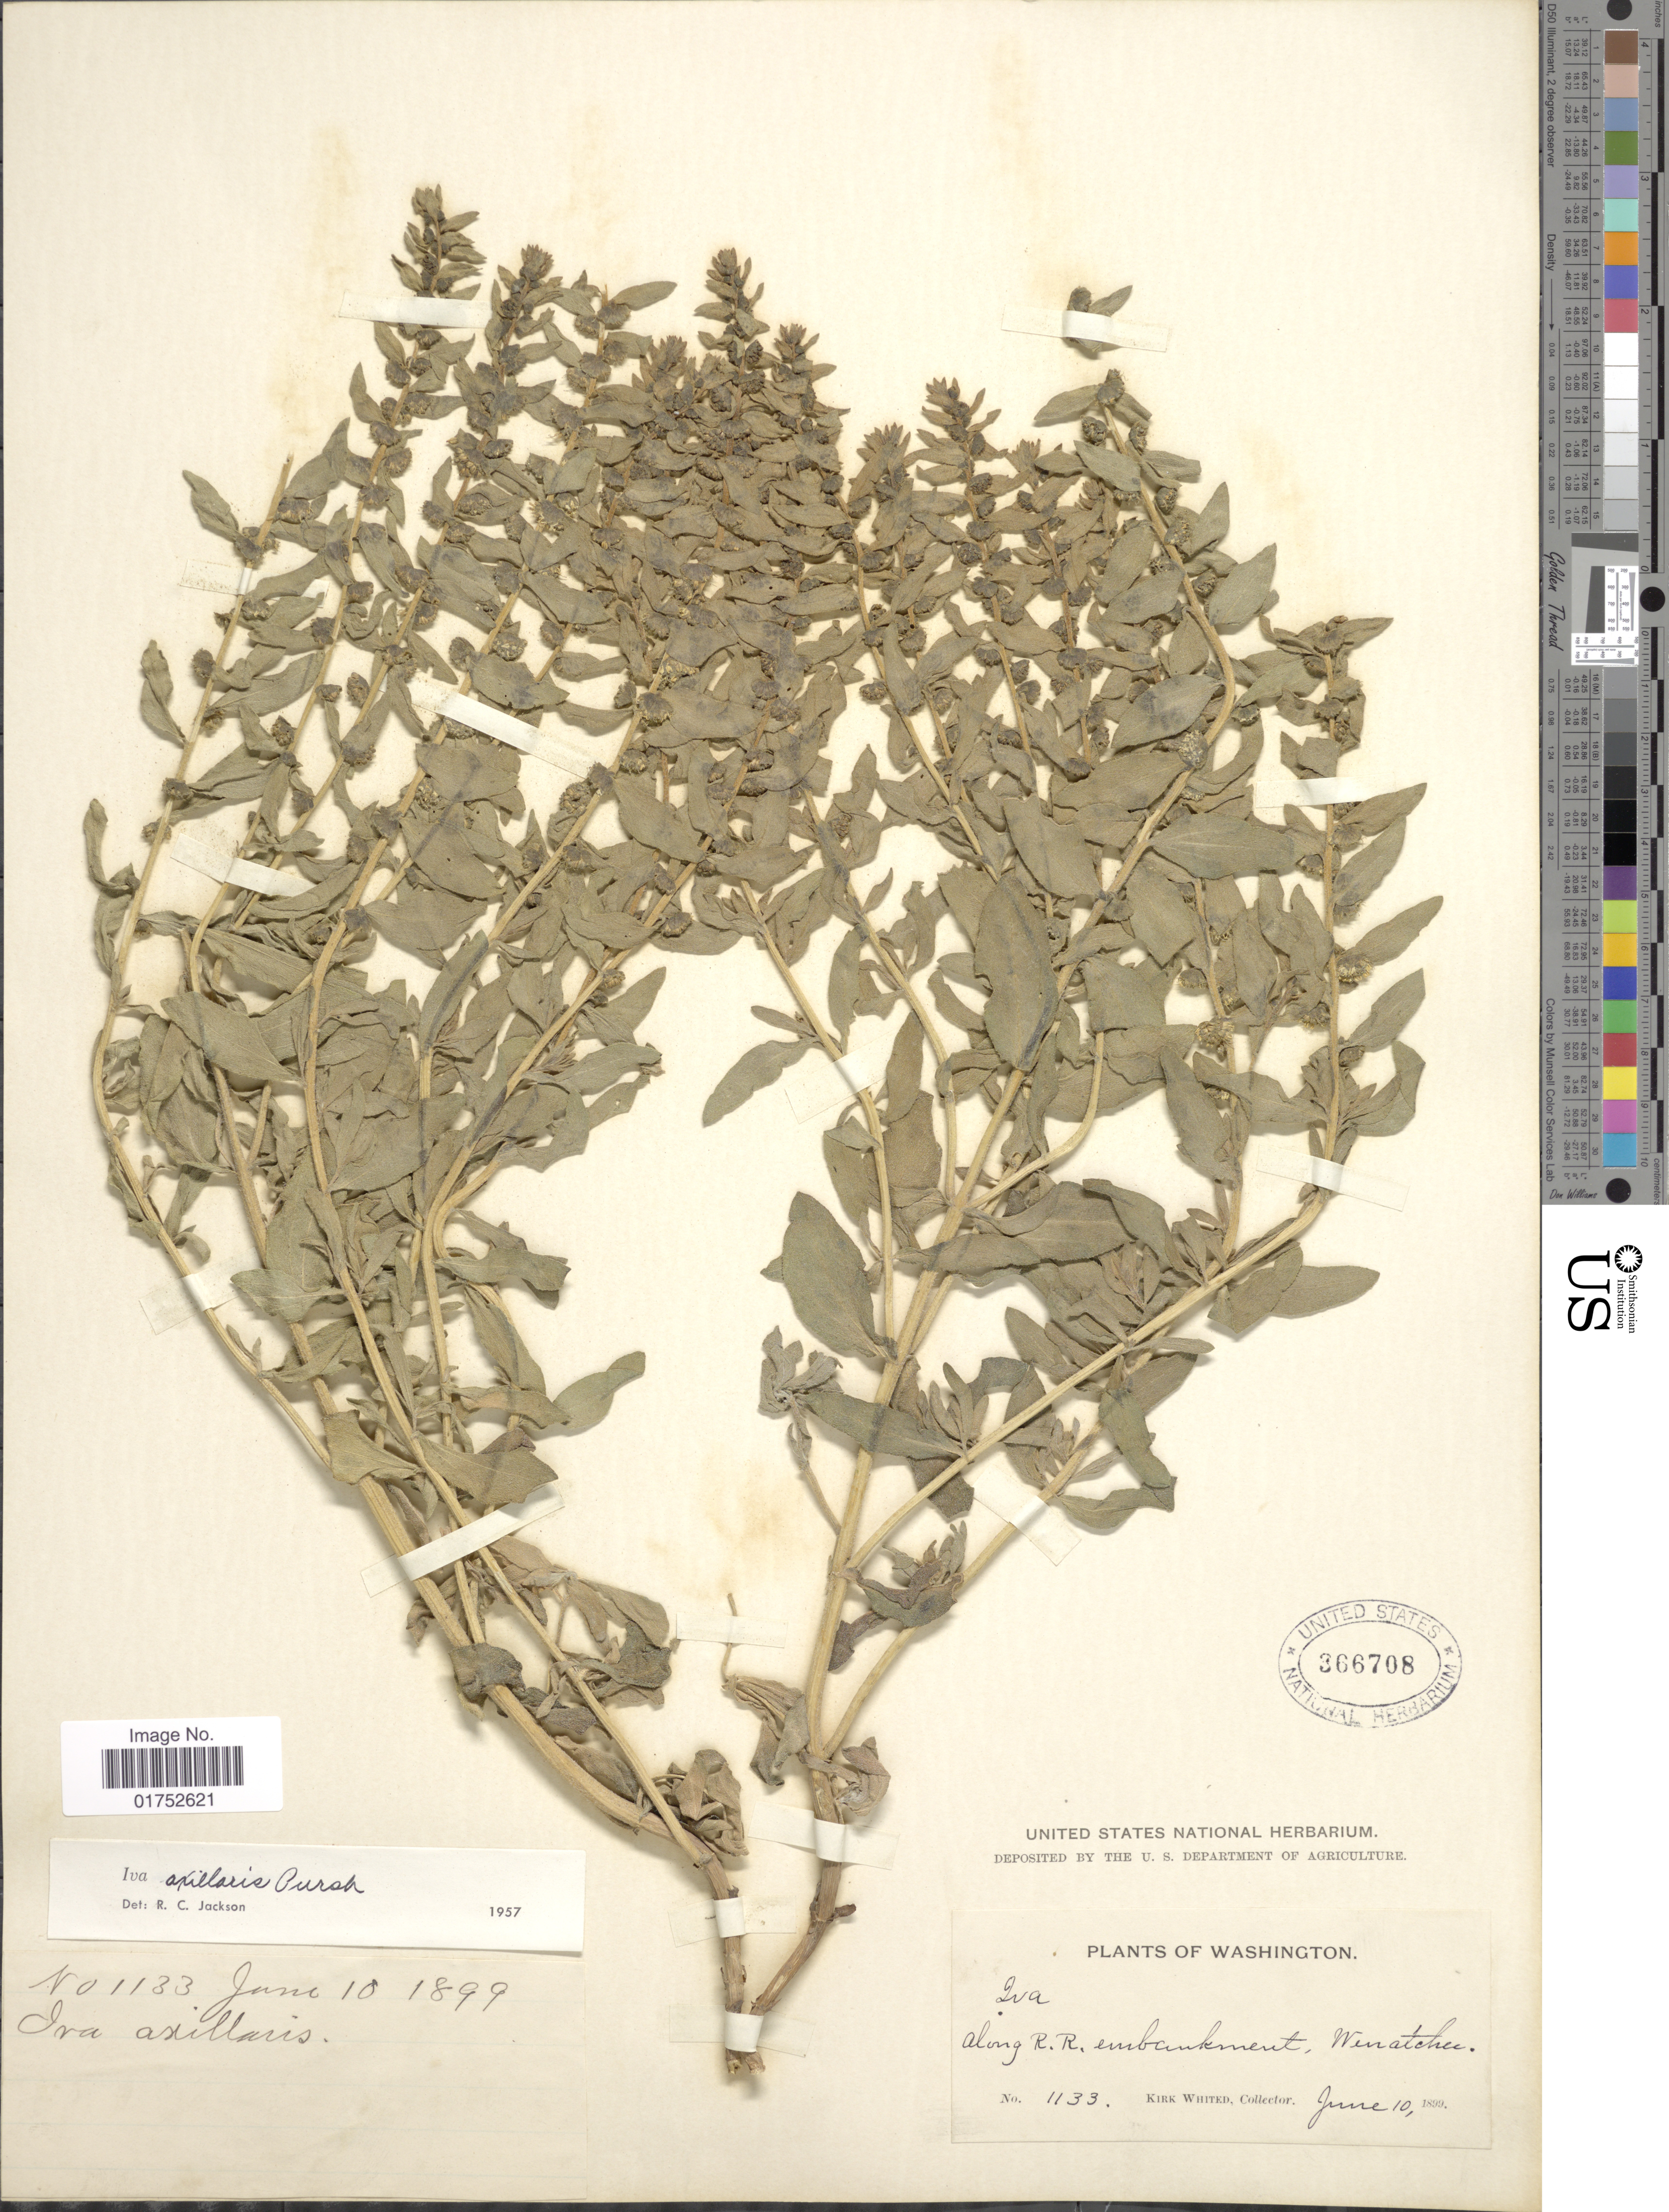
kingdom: Plantae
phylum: Tracheophyta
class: Magnoliopsida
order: Asterales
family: Asteraceae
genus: Iva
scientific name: Iva axillaris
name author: Pursh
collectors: K. Whited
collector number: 1133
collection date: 1899-06-10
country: United States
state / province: Washington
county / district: Chelan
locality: Along R.R. embankment, Wenatchee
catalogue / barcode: US 366708